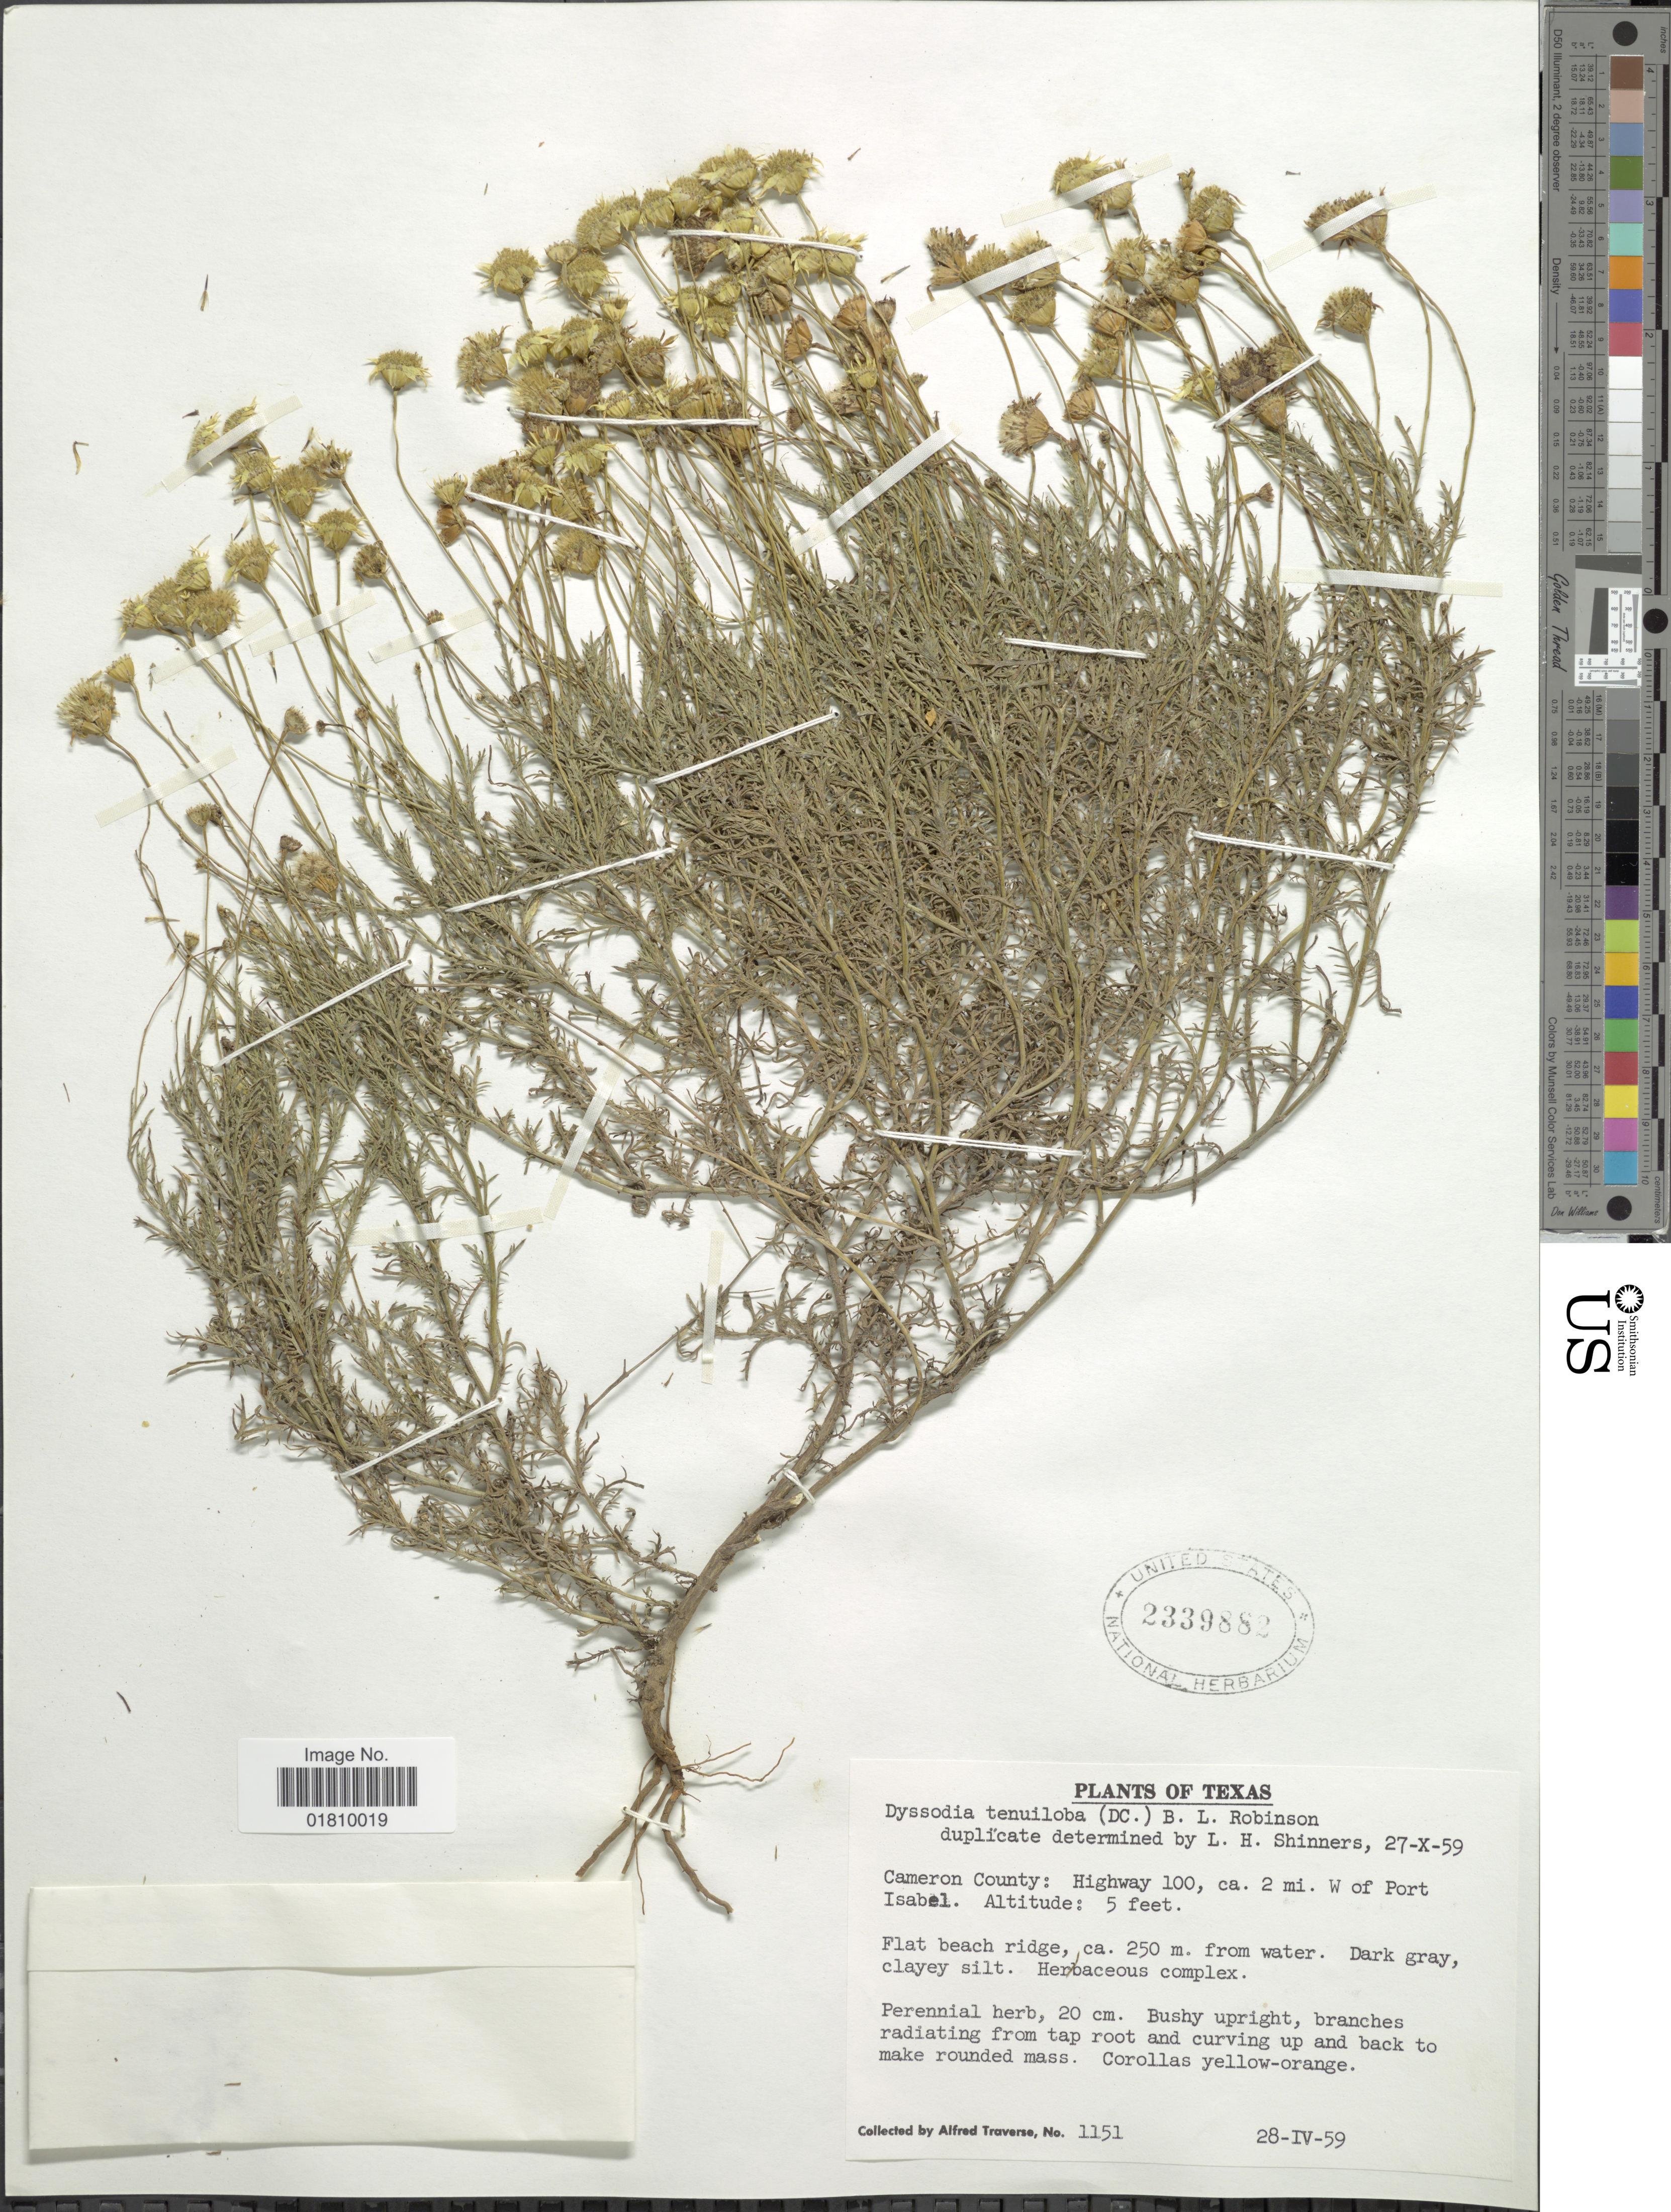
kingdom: Plantae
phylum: Tracheophyta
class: Magnoliopsida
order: Asterales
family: Asteraceae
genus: Thymophylla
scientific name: Thymophylla tenuiloba var. tenuiloba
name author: (DC.) Small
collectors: A. Traverse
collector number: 1151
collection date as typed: Transcribed d/m/y: 28/4/59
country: United States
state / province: Texas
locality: Cameron County: Highway 100, ca. 2 mi. W of Port Isabel, flat beach ridge, ca. 250. m from water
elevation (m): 2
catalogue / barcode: US 2339882